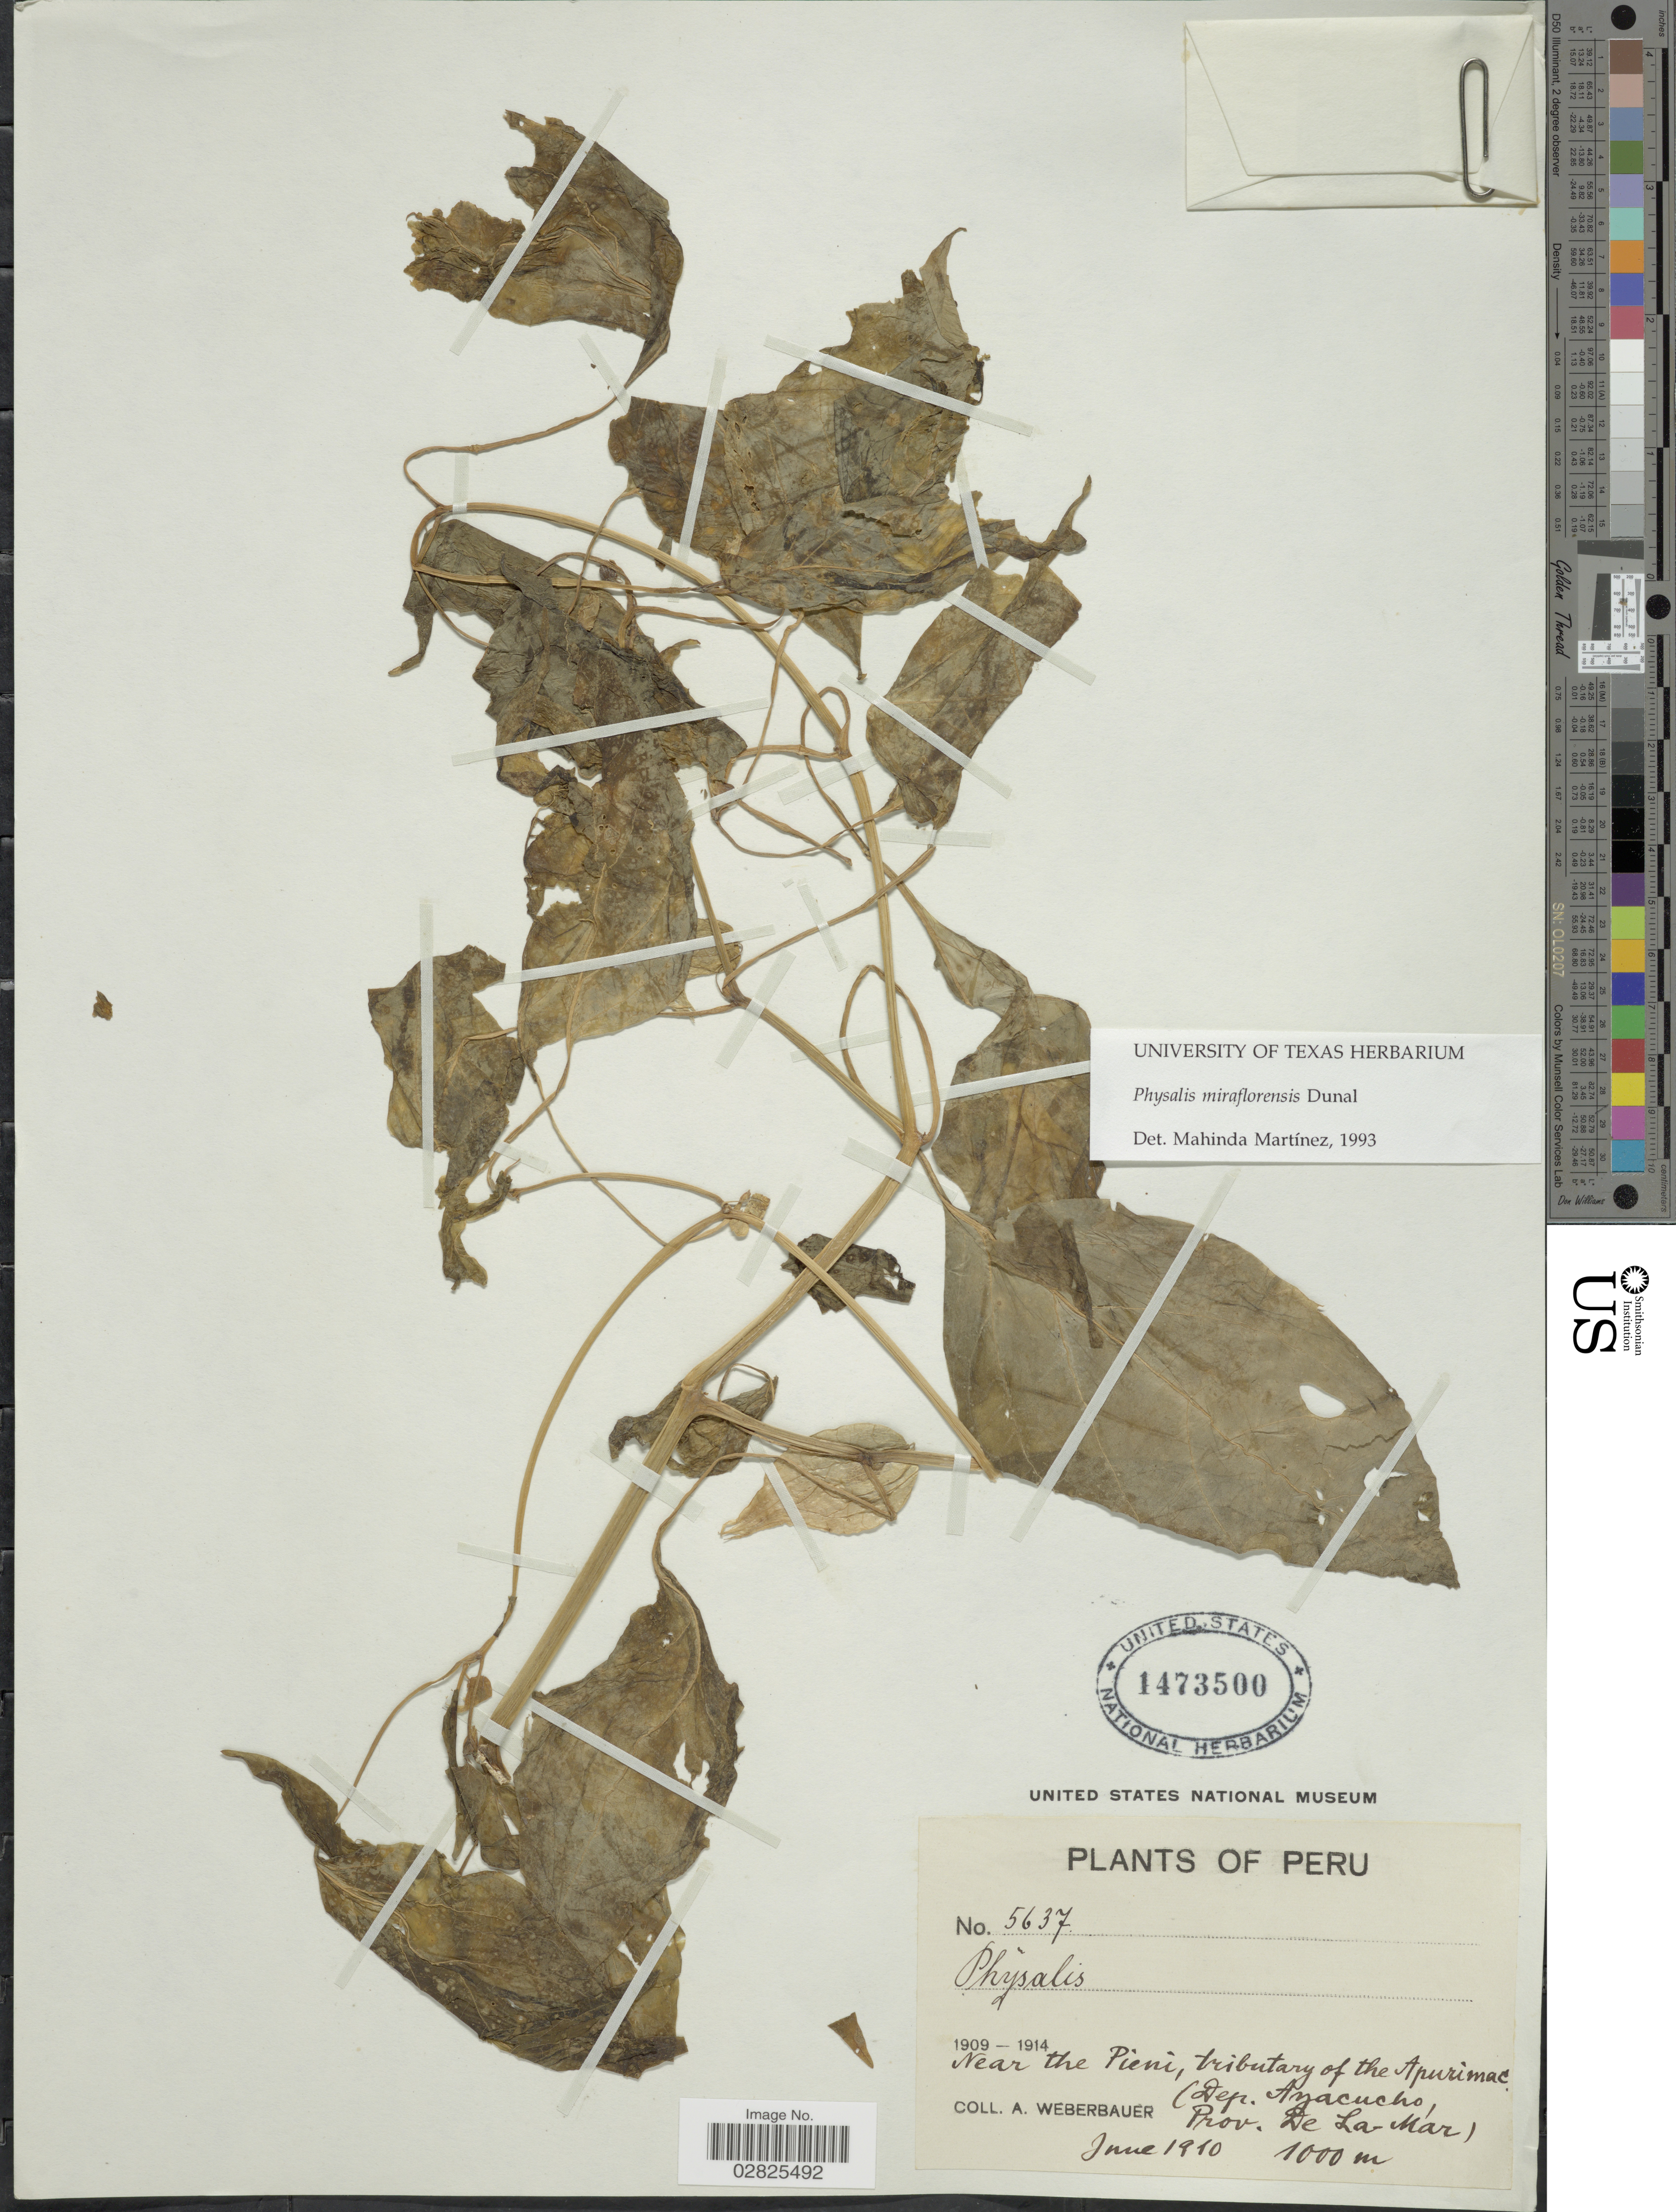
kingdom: Plantae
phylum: Tracheophyta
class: Magnoliopsida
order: Solanales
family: Solanaceae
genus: Physalis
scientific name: Physalis miraflorensis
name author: Dunal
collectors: A. Weberbauer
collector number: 5637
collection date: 1910-06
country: Peru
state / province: Ayacucho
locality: Near the Pieni, tributary of the Apurimac (Dep. Ayacucho, Prov. De La-Mar).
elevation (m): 1000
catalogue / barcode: US 1473500